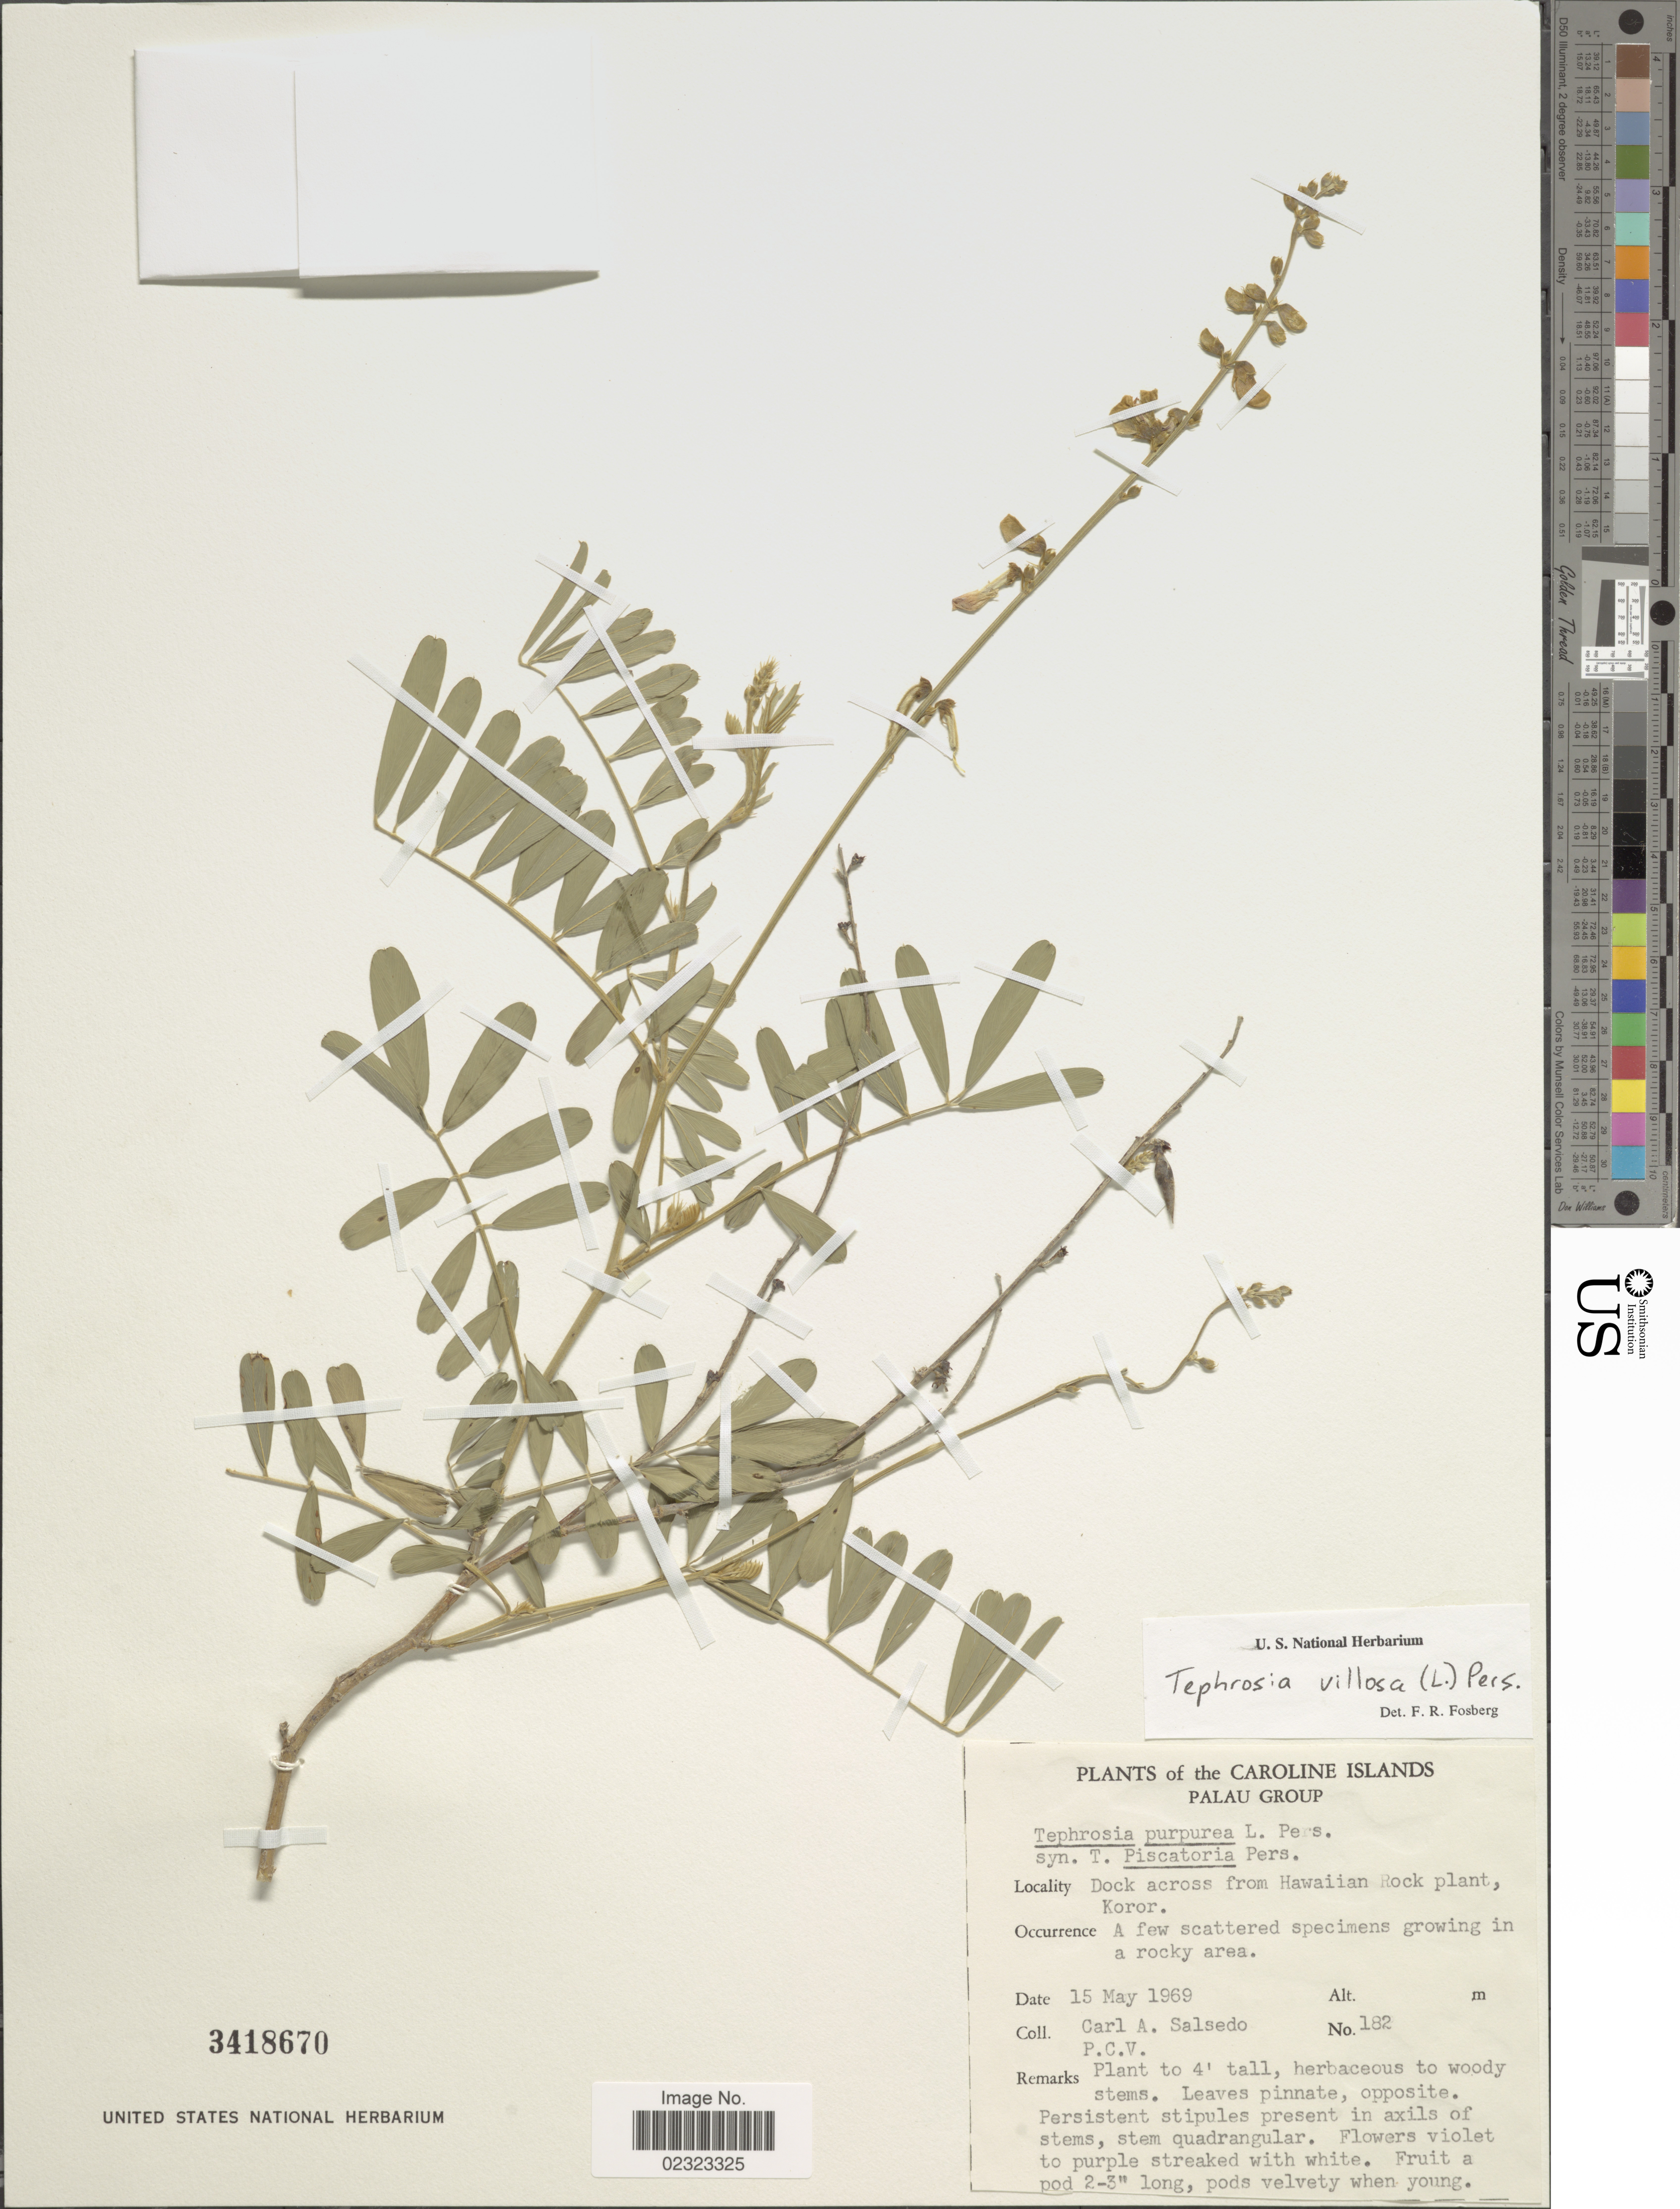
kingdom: Plantae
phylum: Tracheophyta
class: Magnoliopsida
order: Fabales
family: Fabaceae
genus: Tephrosia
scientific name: Tephrosia villosa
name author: Pers.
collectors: C.A. Salsedo & P.C.V.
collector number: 182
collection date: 1969-05-15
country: Palau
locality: Caroline Islands, Palau group, Dock across from Hawaiian Rock plant, Koror.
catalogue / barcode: US 3418670